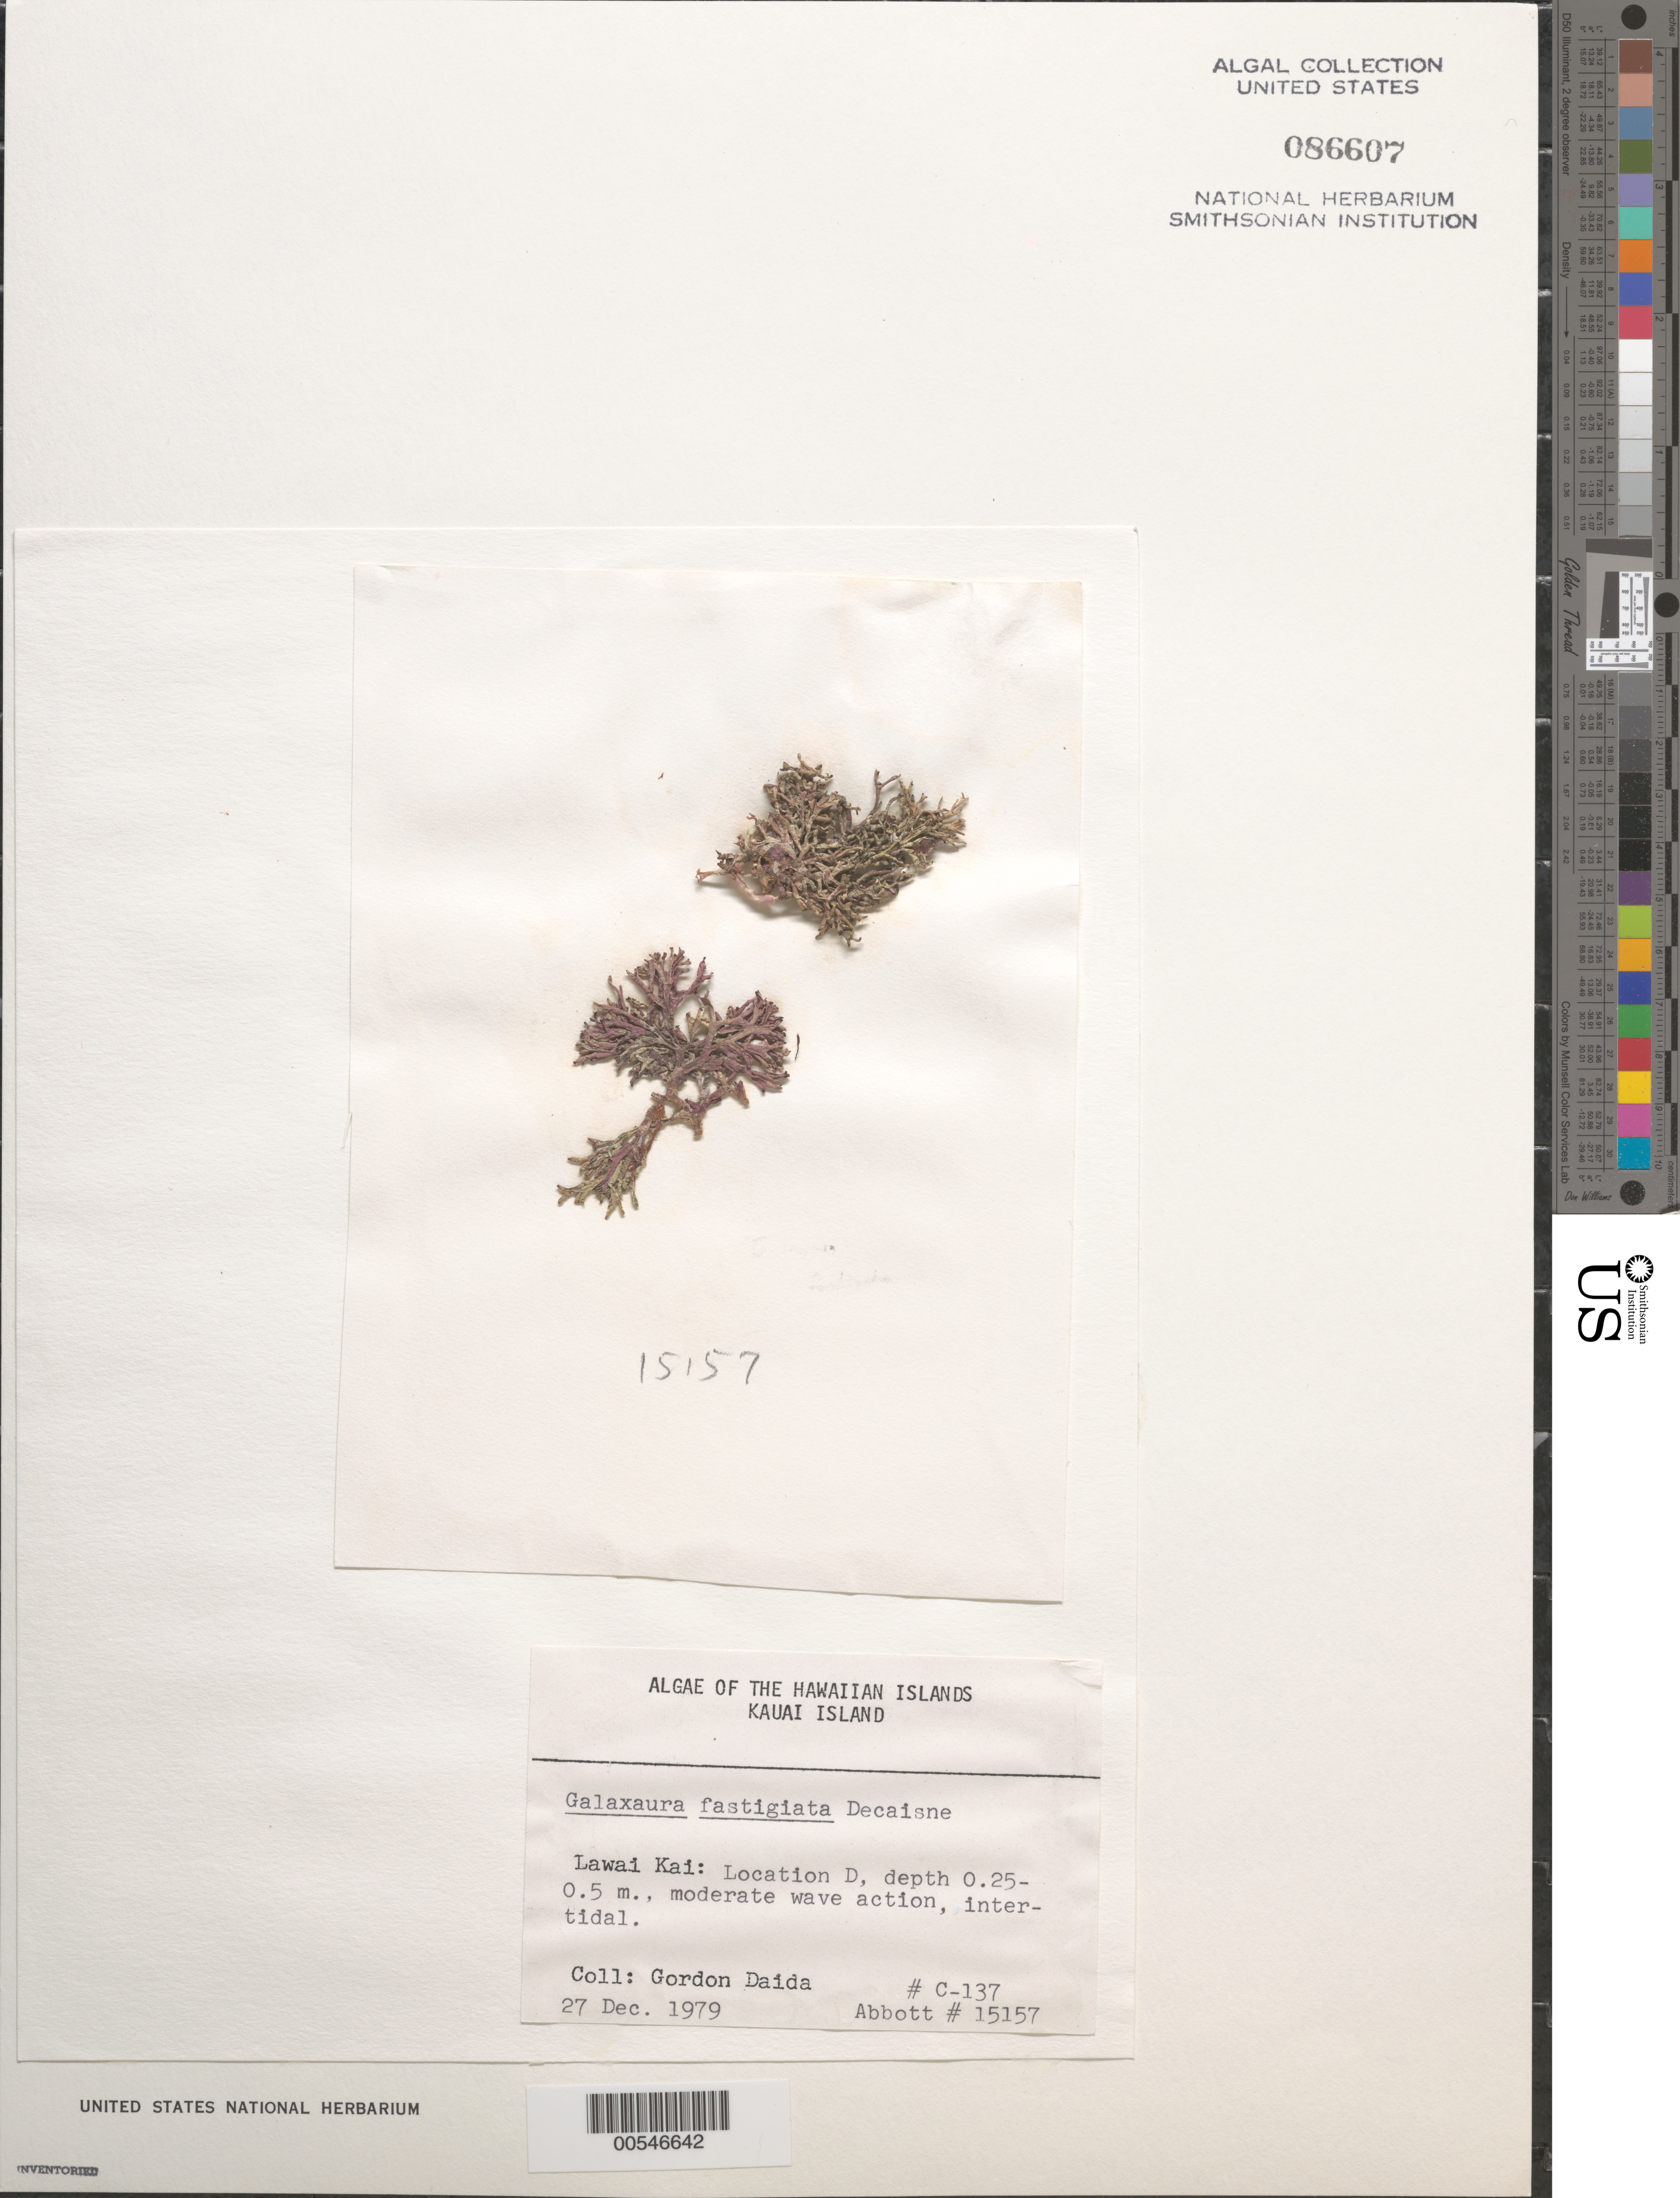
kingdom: Plantae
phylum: Rhodophyta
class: Florideophyceae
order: Nemaliales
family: Galaxauraceae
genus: Tricleocarpa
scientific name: Tricleocarpa fastigiata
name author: (Decne.) Huisman et al.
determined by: Algae name updating Project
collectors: G. Daida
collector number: C137 & IAA 15157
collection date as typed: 27 Dec 1979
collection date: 1979-12-27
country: United States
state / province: Hawaii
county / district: Kauai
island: Kaua'i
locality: Lawai Kai, Location D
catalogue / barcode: US 86607